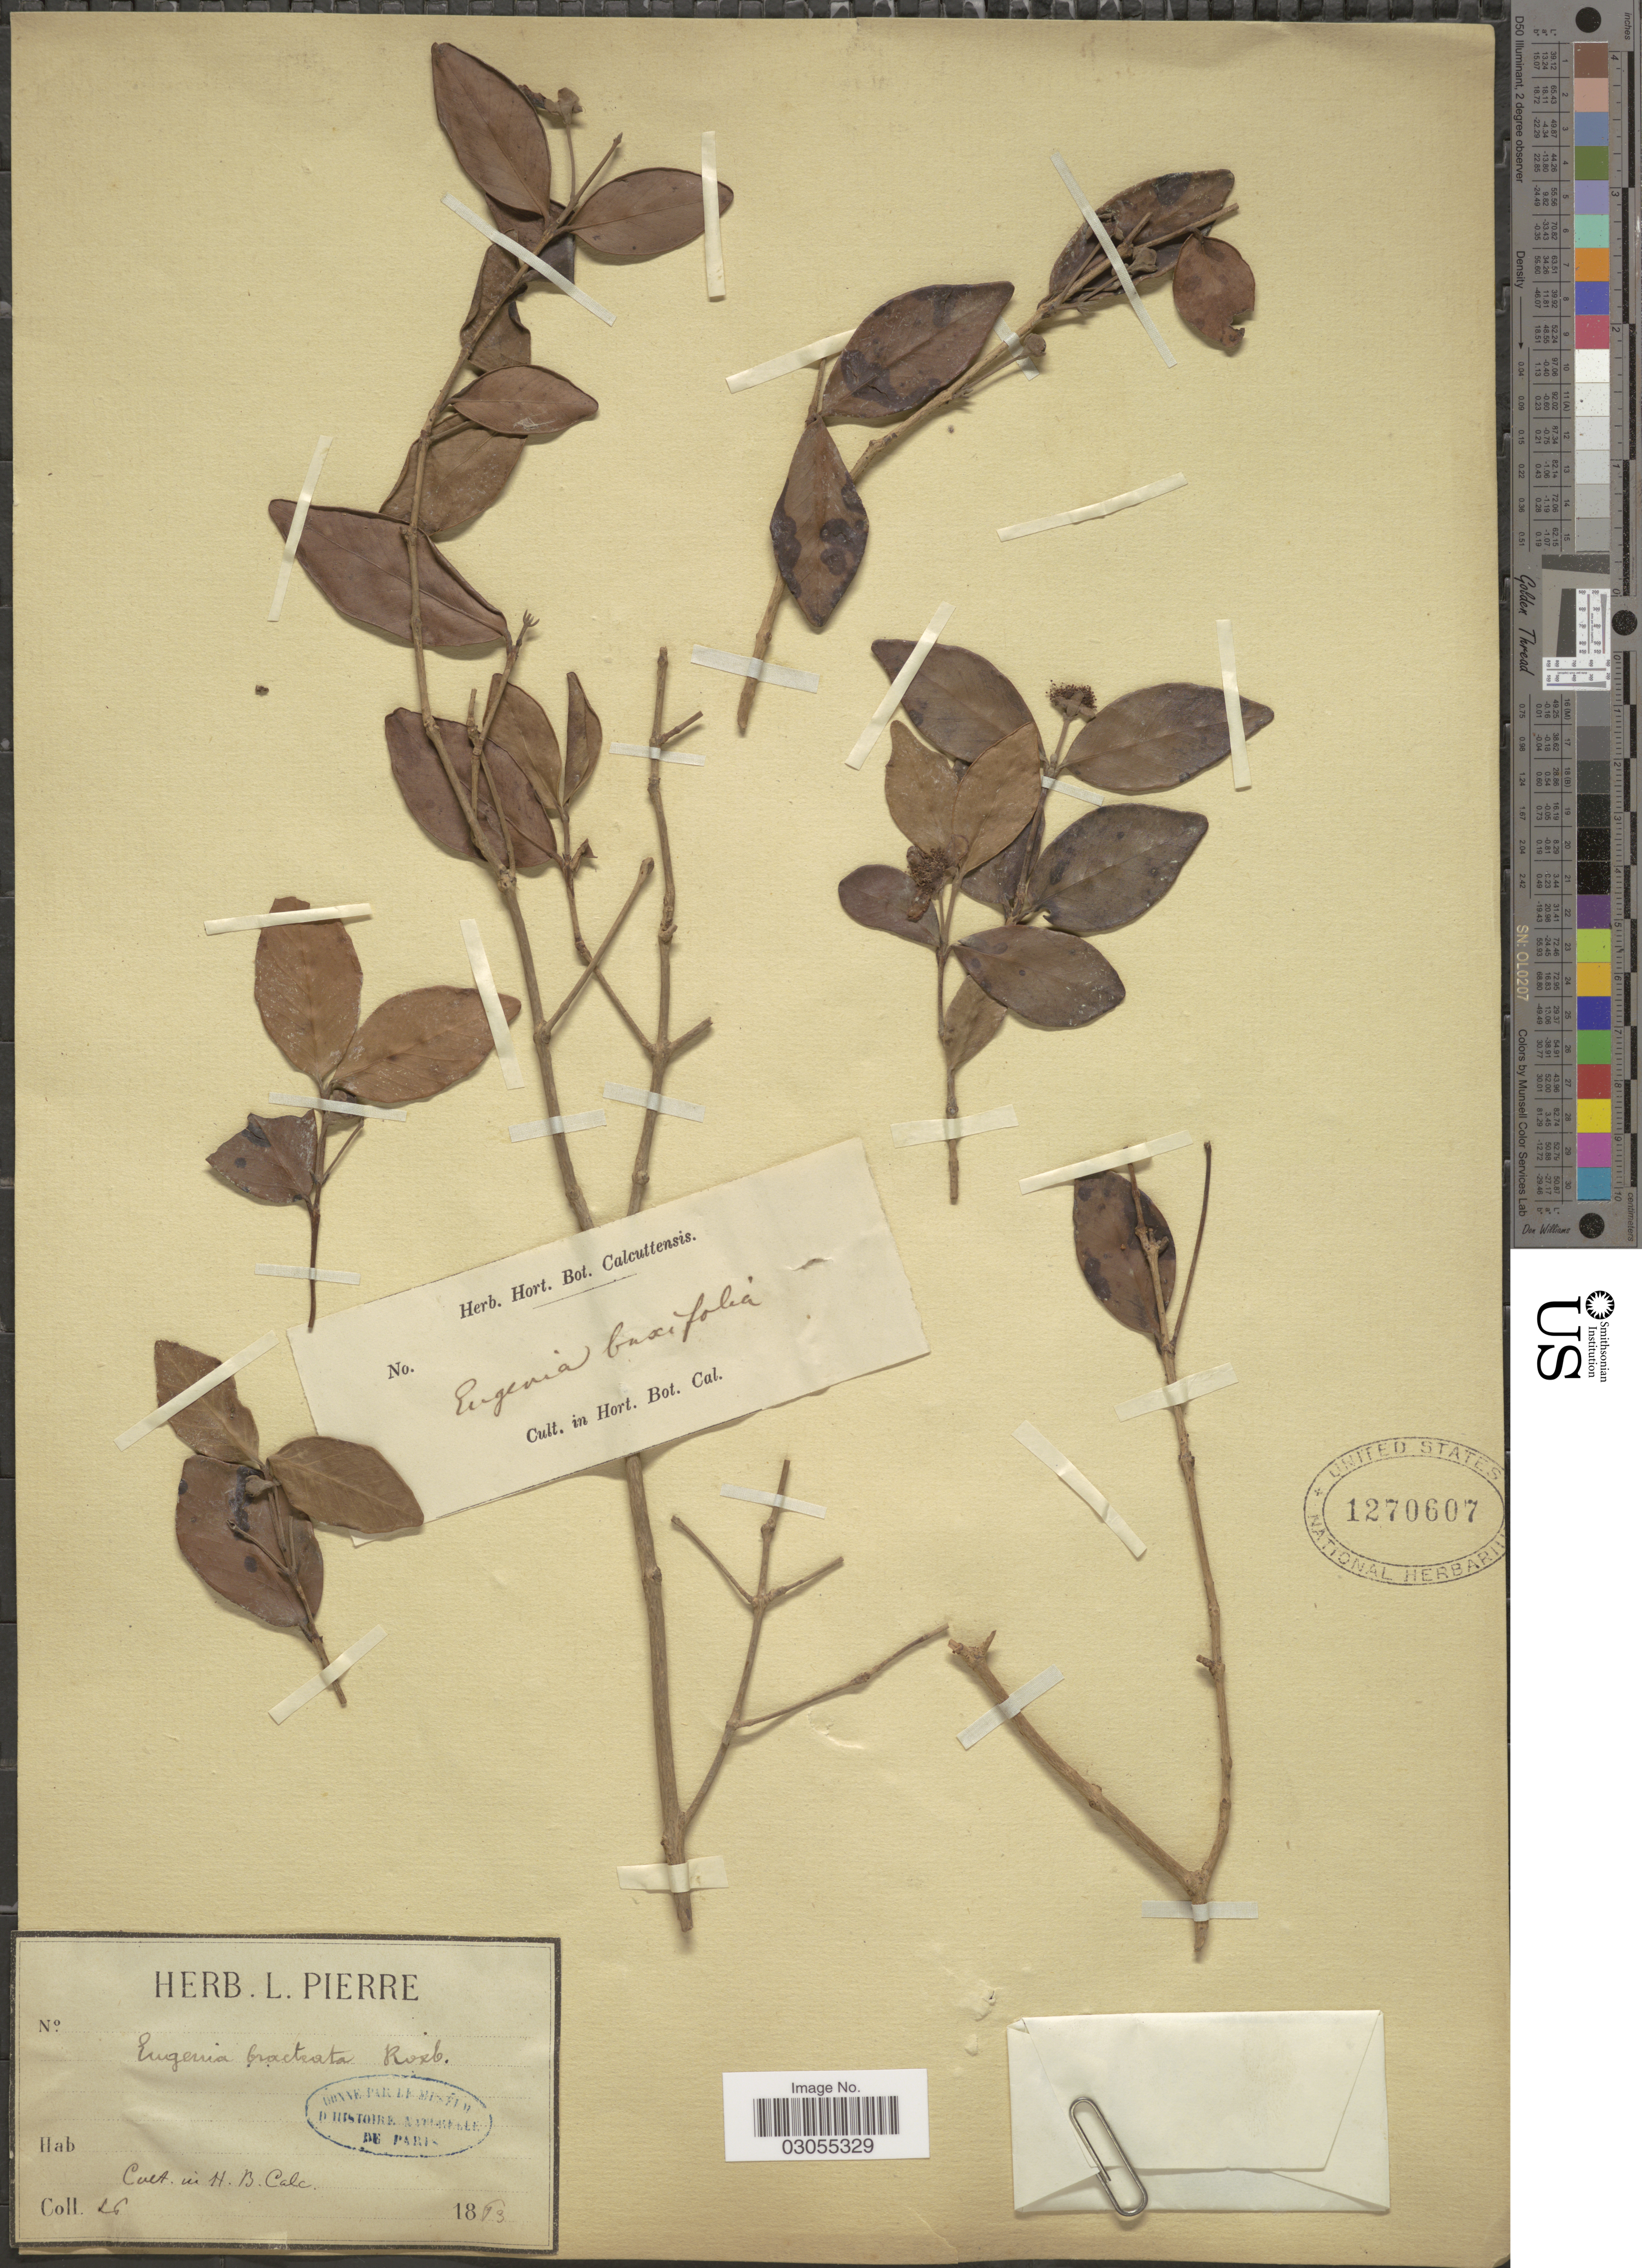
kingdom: Plantae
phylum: Tracheophyta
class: Magnoliopsida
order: Myrtales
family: Myrtaceae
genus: Eugenia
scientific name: Eugenia bracteata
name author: Rich.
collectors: L. Pierre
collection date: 1893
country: India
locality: H.B. Calc.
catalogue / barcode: US 1270607